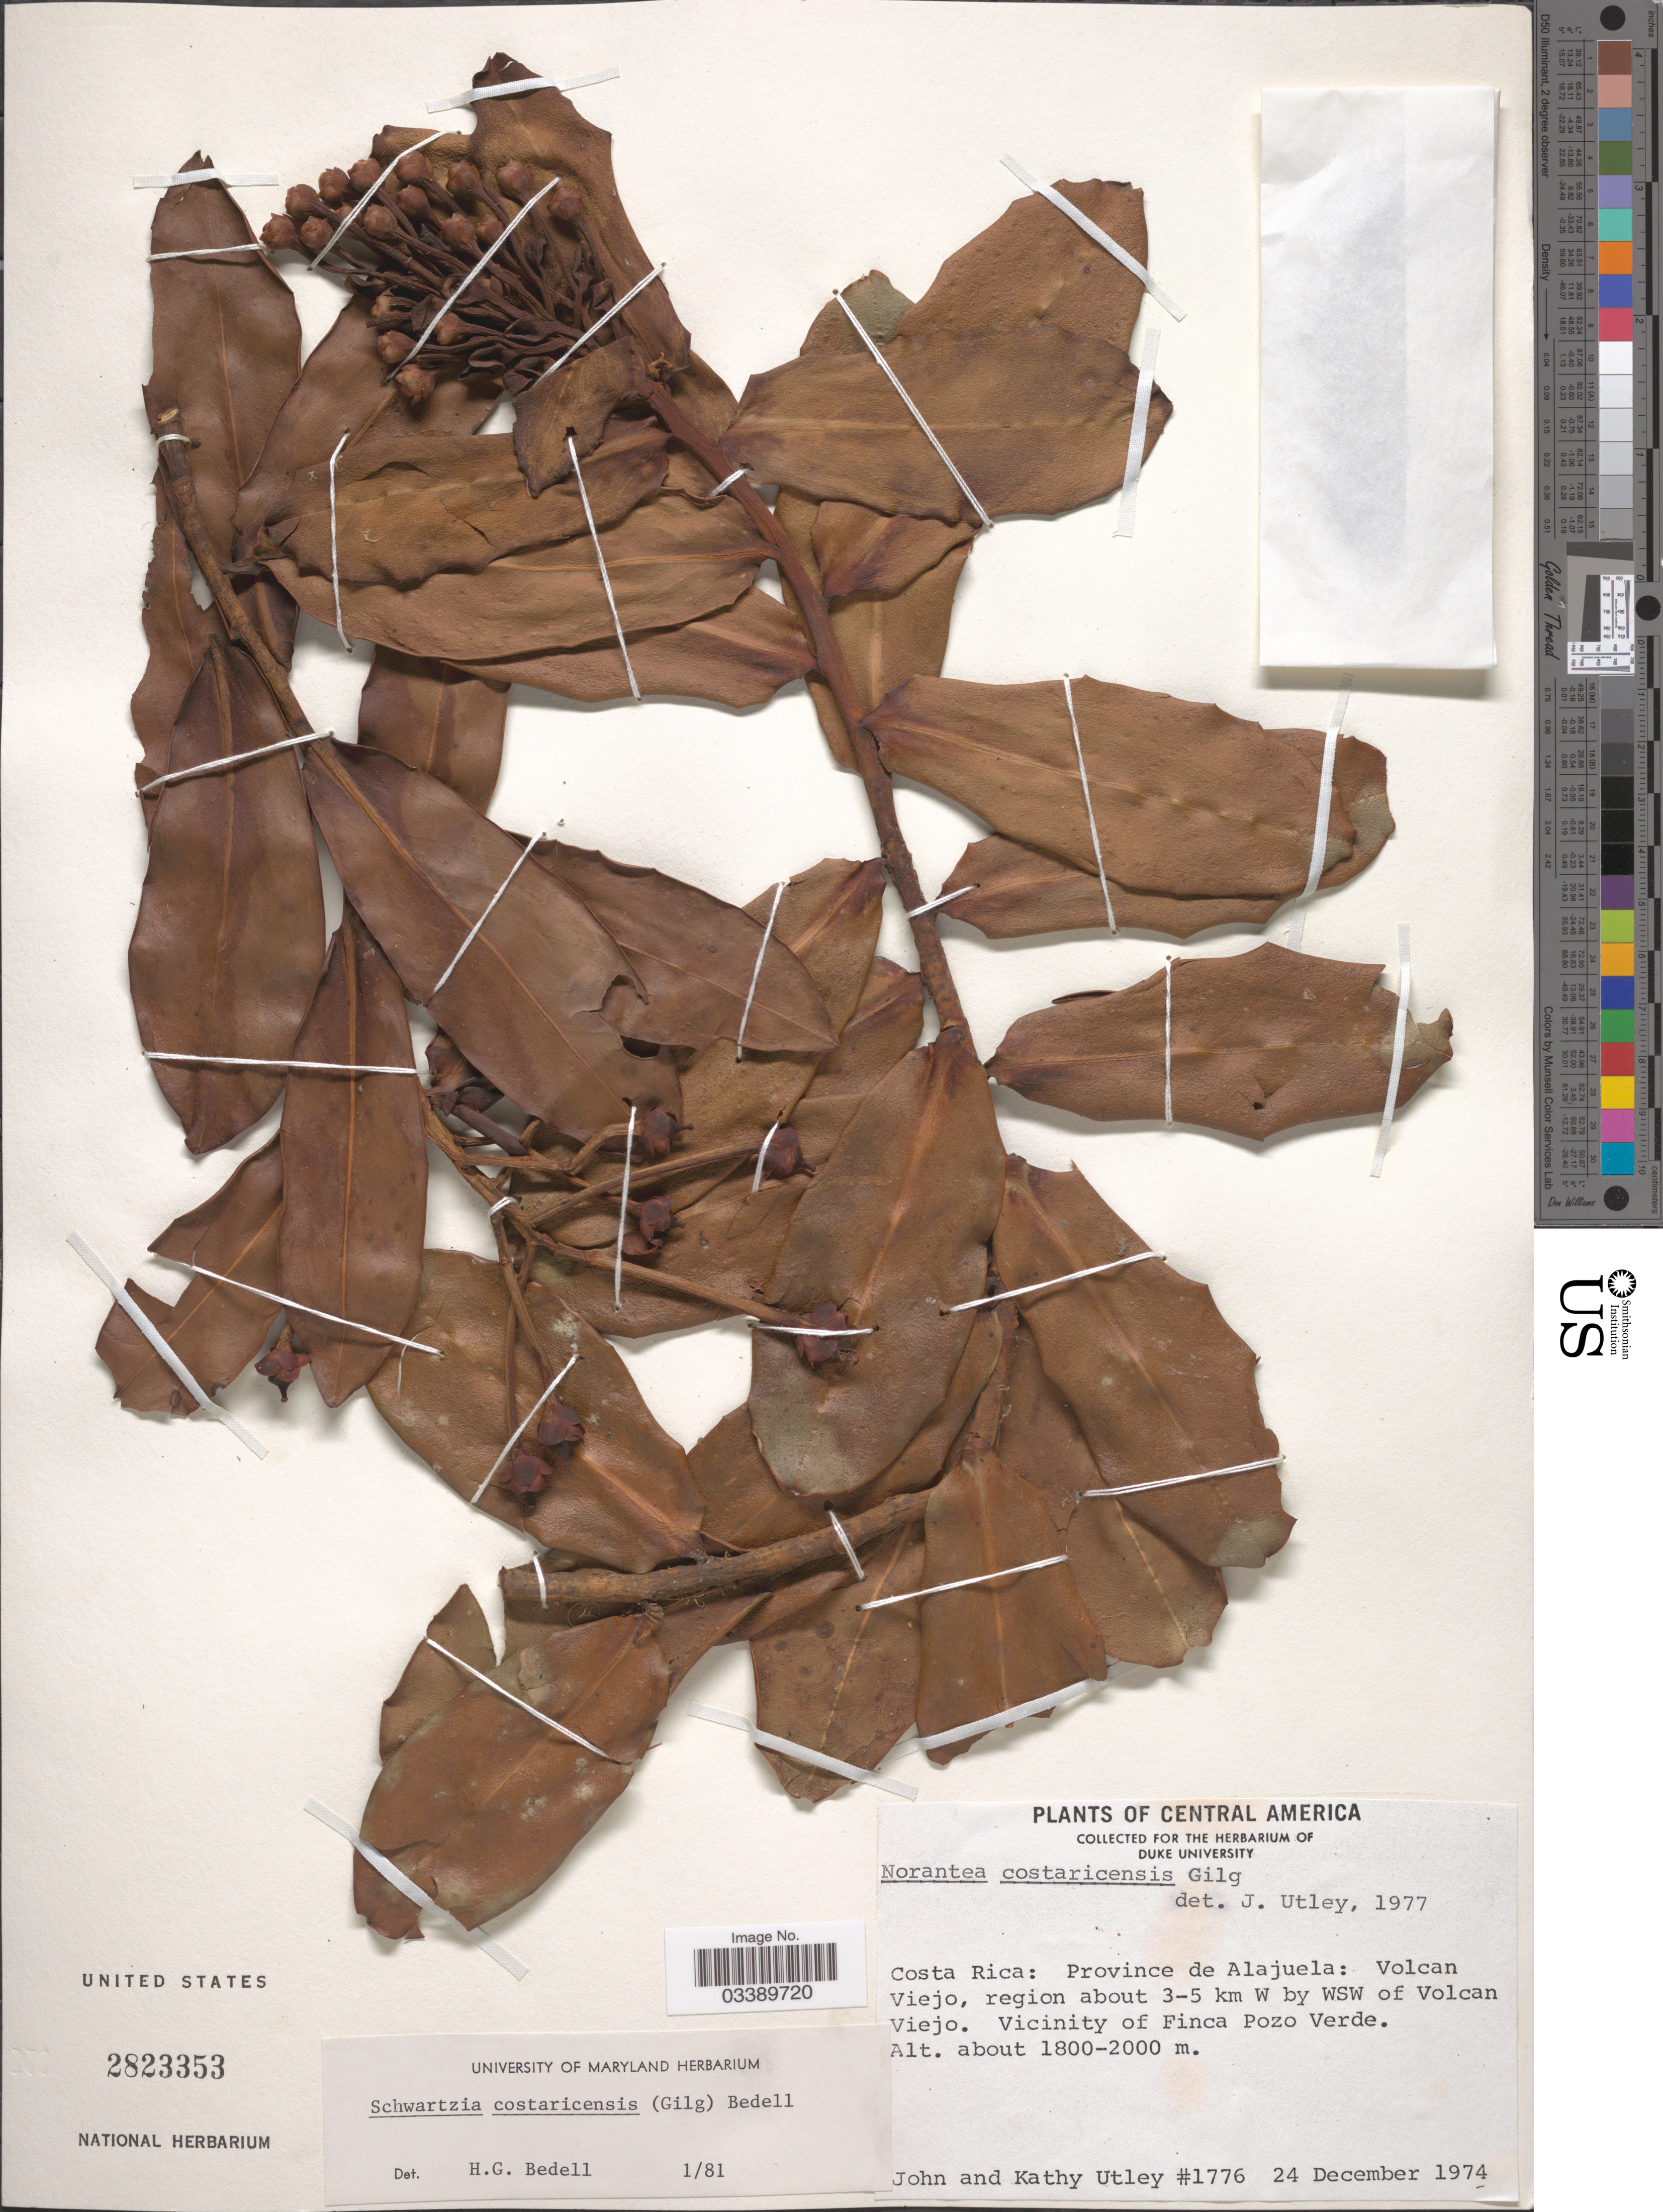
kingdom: Plantae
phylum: Tracheophyta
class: Magnoliopsida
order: Ericales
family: Marcgraviaceae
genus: Schwartzia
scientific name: Schwartzia costaricensis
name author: (Gilg) Bedell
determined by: Bedell, H. G.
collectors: J. F. Utley & K. Burt-Utley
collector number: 1776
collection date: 1974-12-24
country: Costa Rica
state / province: Alajuela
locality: Volcan Viejo, region about 3-5 km W by WSW of Volcan Viejo. Vicinity of Finca Pozo Verde.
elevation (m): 1800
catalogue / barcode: US 2823353